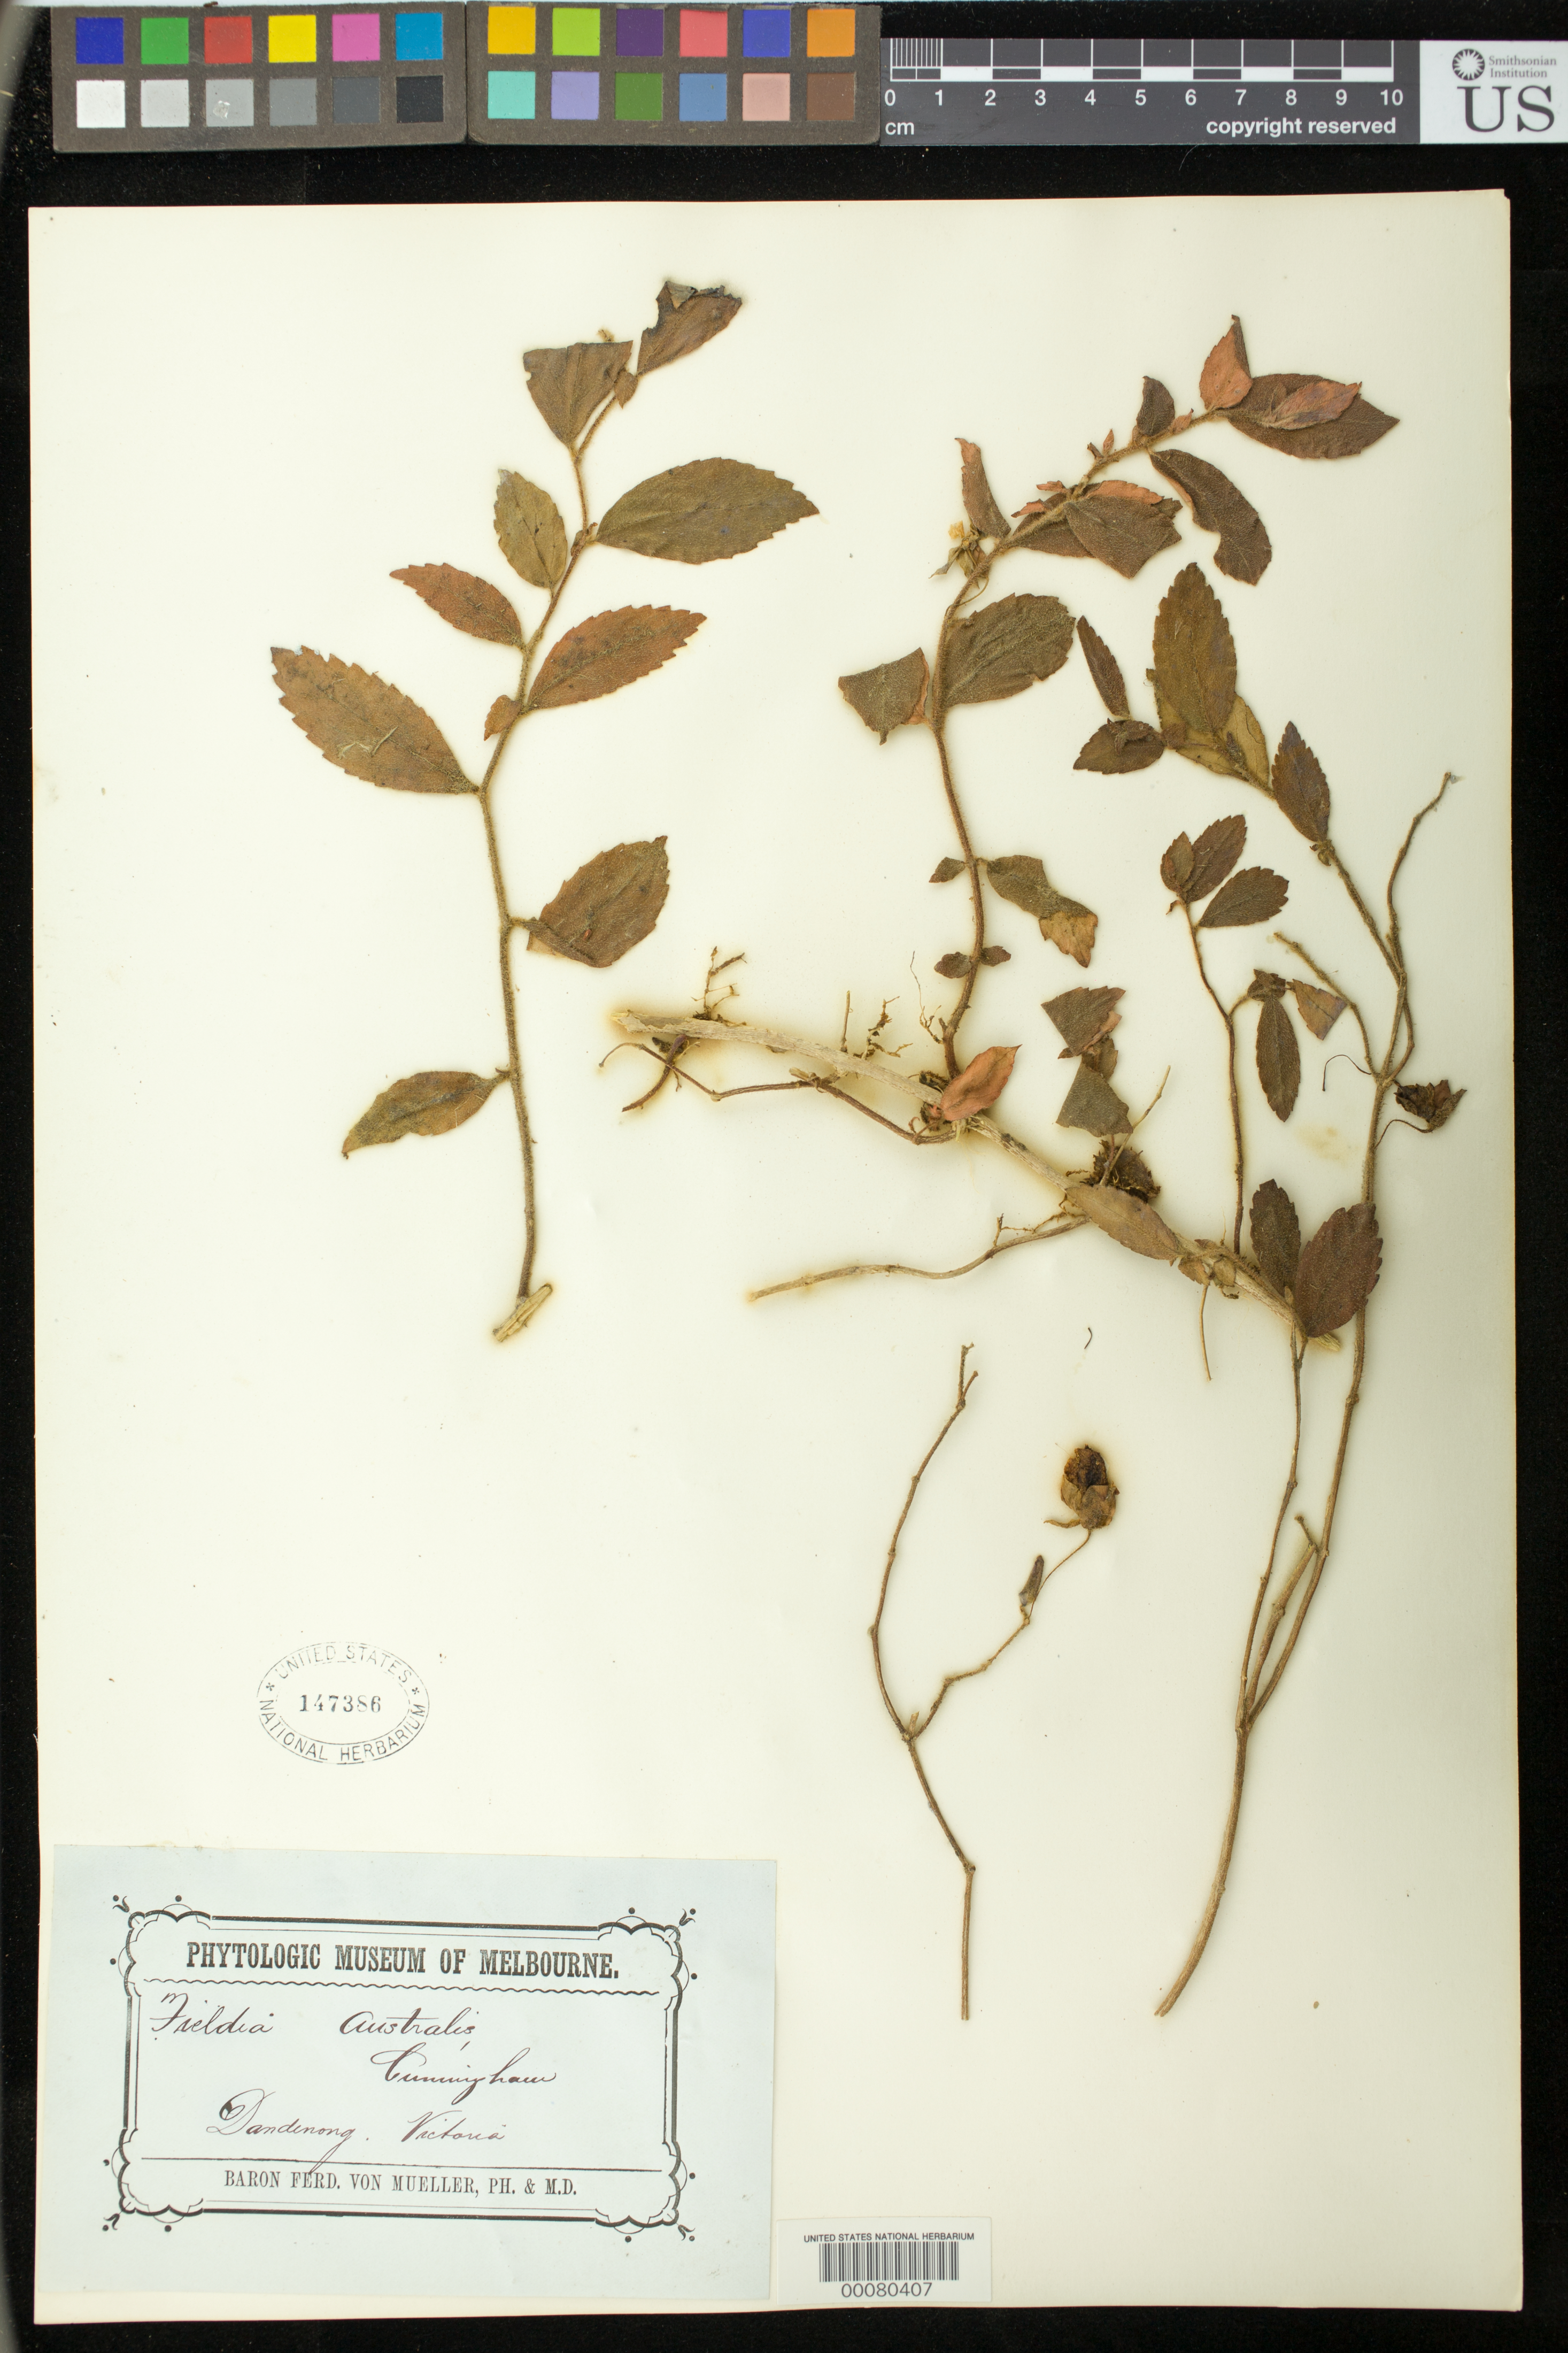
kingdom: Plantae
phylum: Tracheophyta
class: Magnoliopsida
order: Lamiales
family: Gesneriaceae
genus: Fieldia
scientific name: Fieldia australis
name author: A. Cunn.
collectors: F. Mueller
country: Australia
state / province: Victoria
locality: Dandenong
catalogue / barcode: US 147386